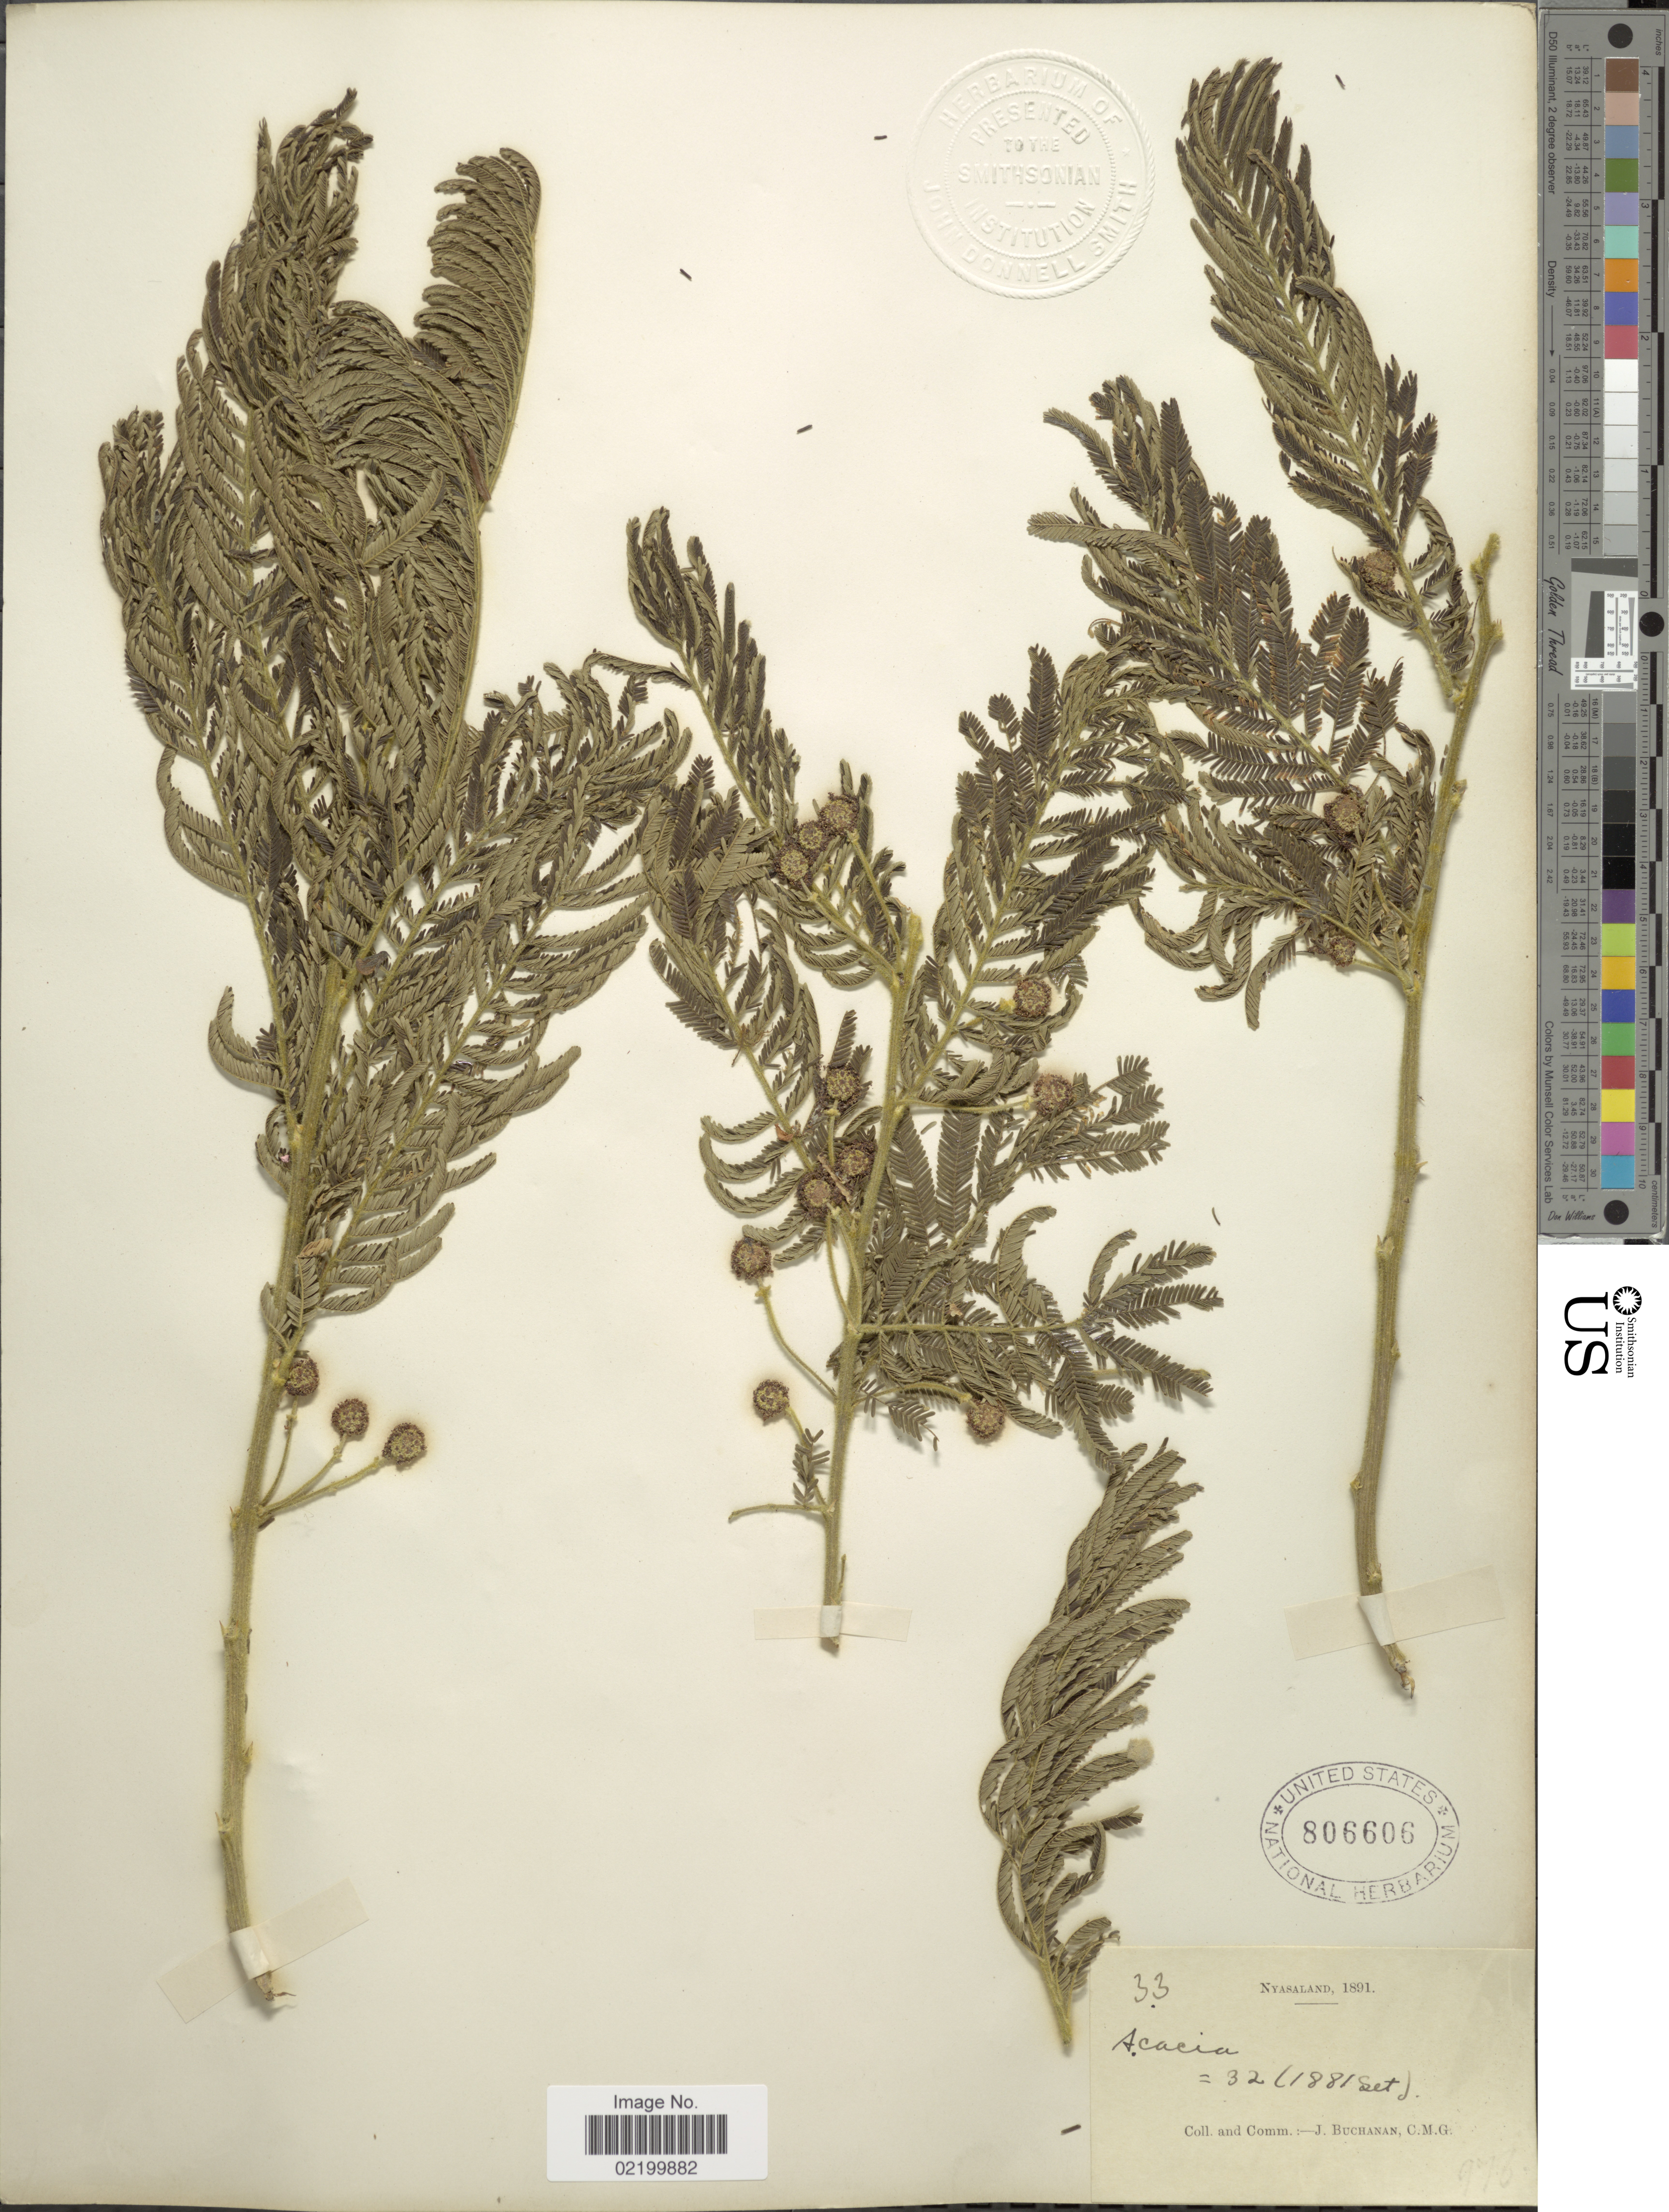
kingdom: Plantae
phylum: Tracheophyta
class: Magnoliopsida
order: Fabales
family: Fabaceae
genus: Acacia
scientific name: Acacia sp.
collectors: J. Buchanan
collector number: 33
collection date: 1891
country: Malawi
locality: Nyasaland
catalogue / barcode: US 806606